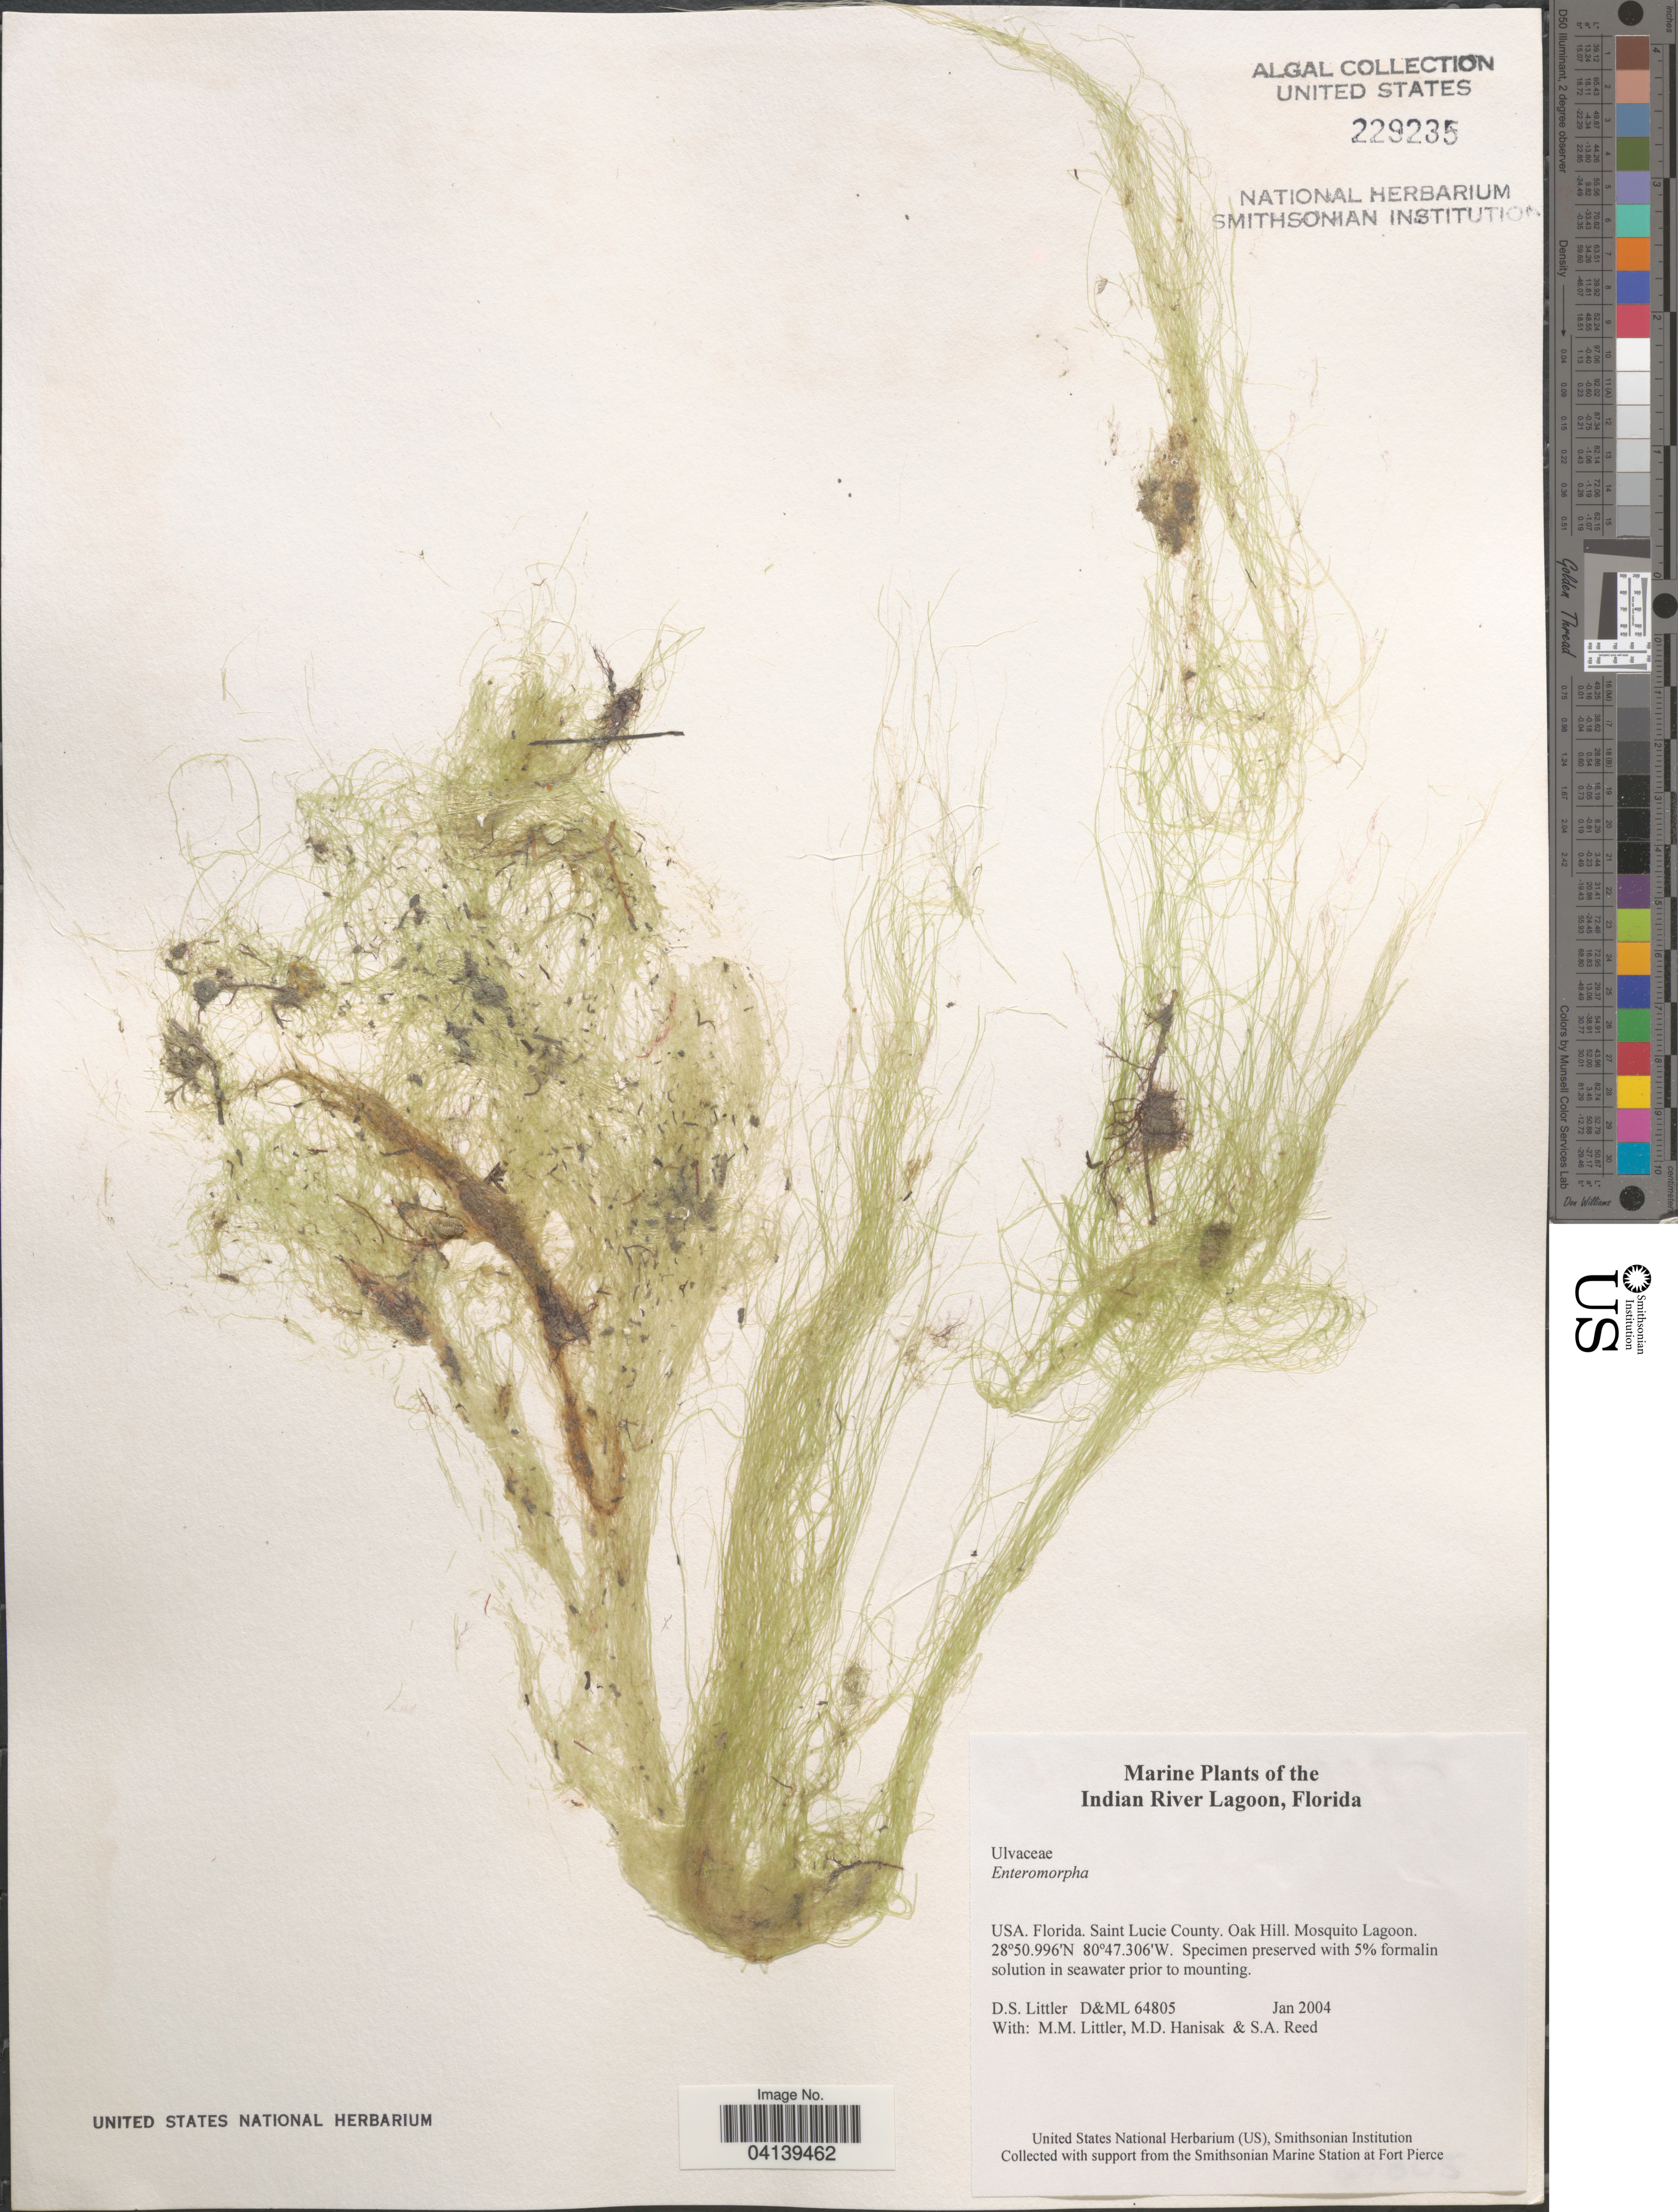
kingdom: Plantae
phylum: Chlorophyta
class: Ulvophyceae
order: Ulvales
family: Ulvaceae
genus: Ulva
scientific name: Ulva sp.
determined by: Algae name updating Project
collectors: D. S. Littler, M. Hanisak & S. Reed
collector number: D&ML64805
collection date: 2004-01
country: United States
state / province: Florida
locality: Indian River Lagoon. Saint Lucie County. Oak Hill. Mosquito Lagoon.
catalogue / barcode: US 229235